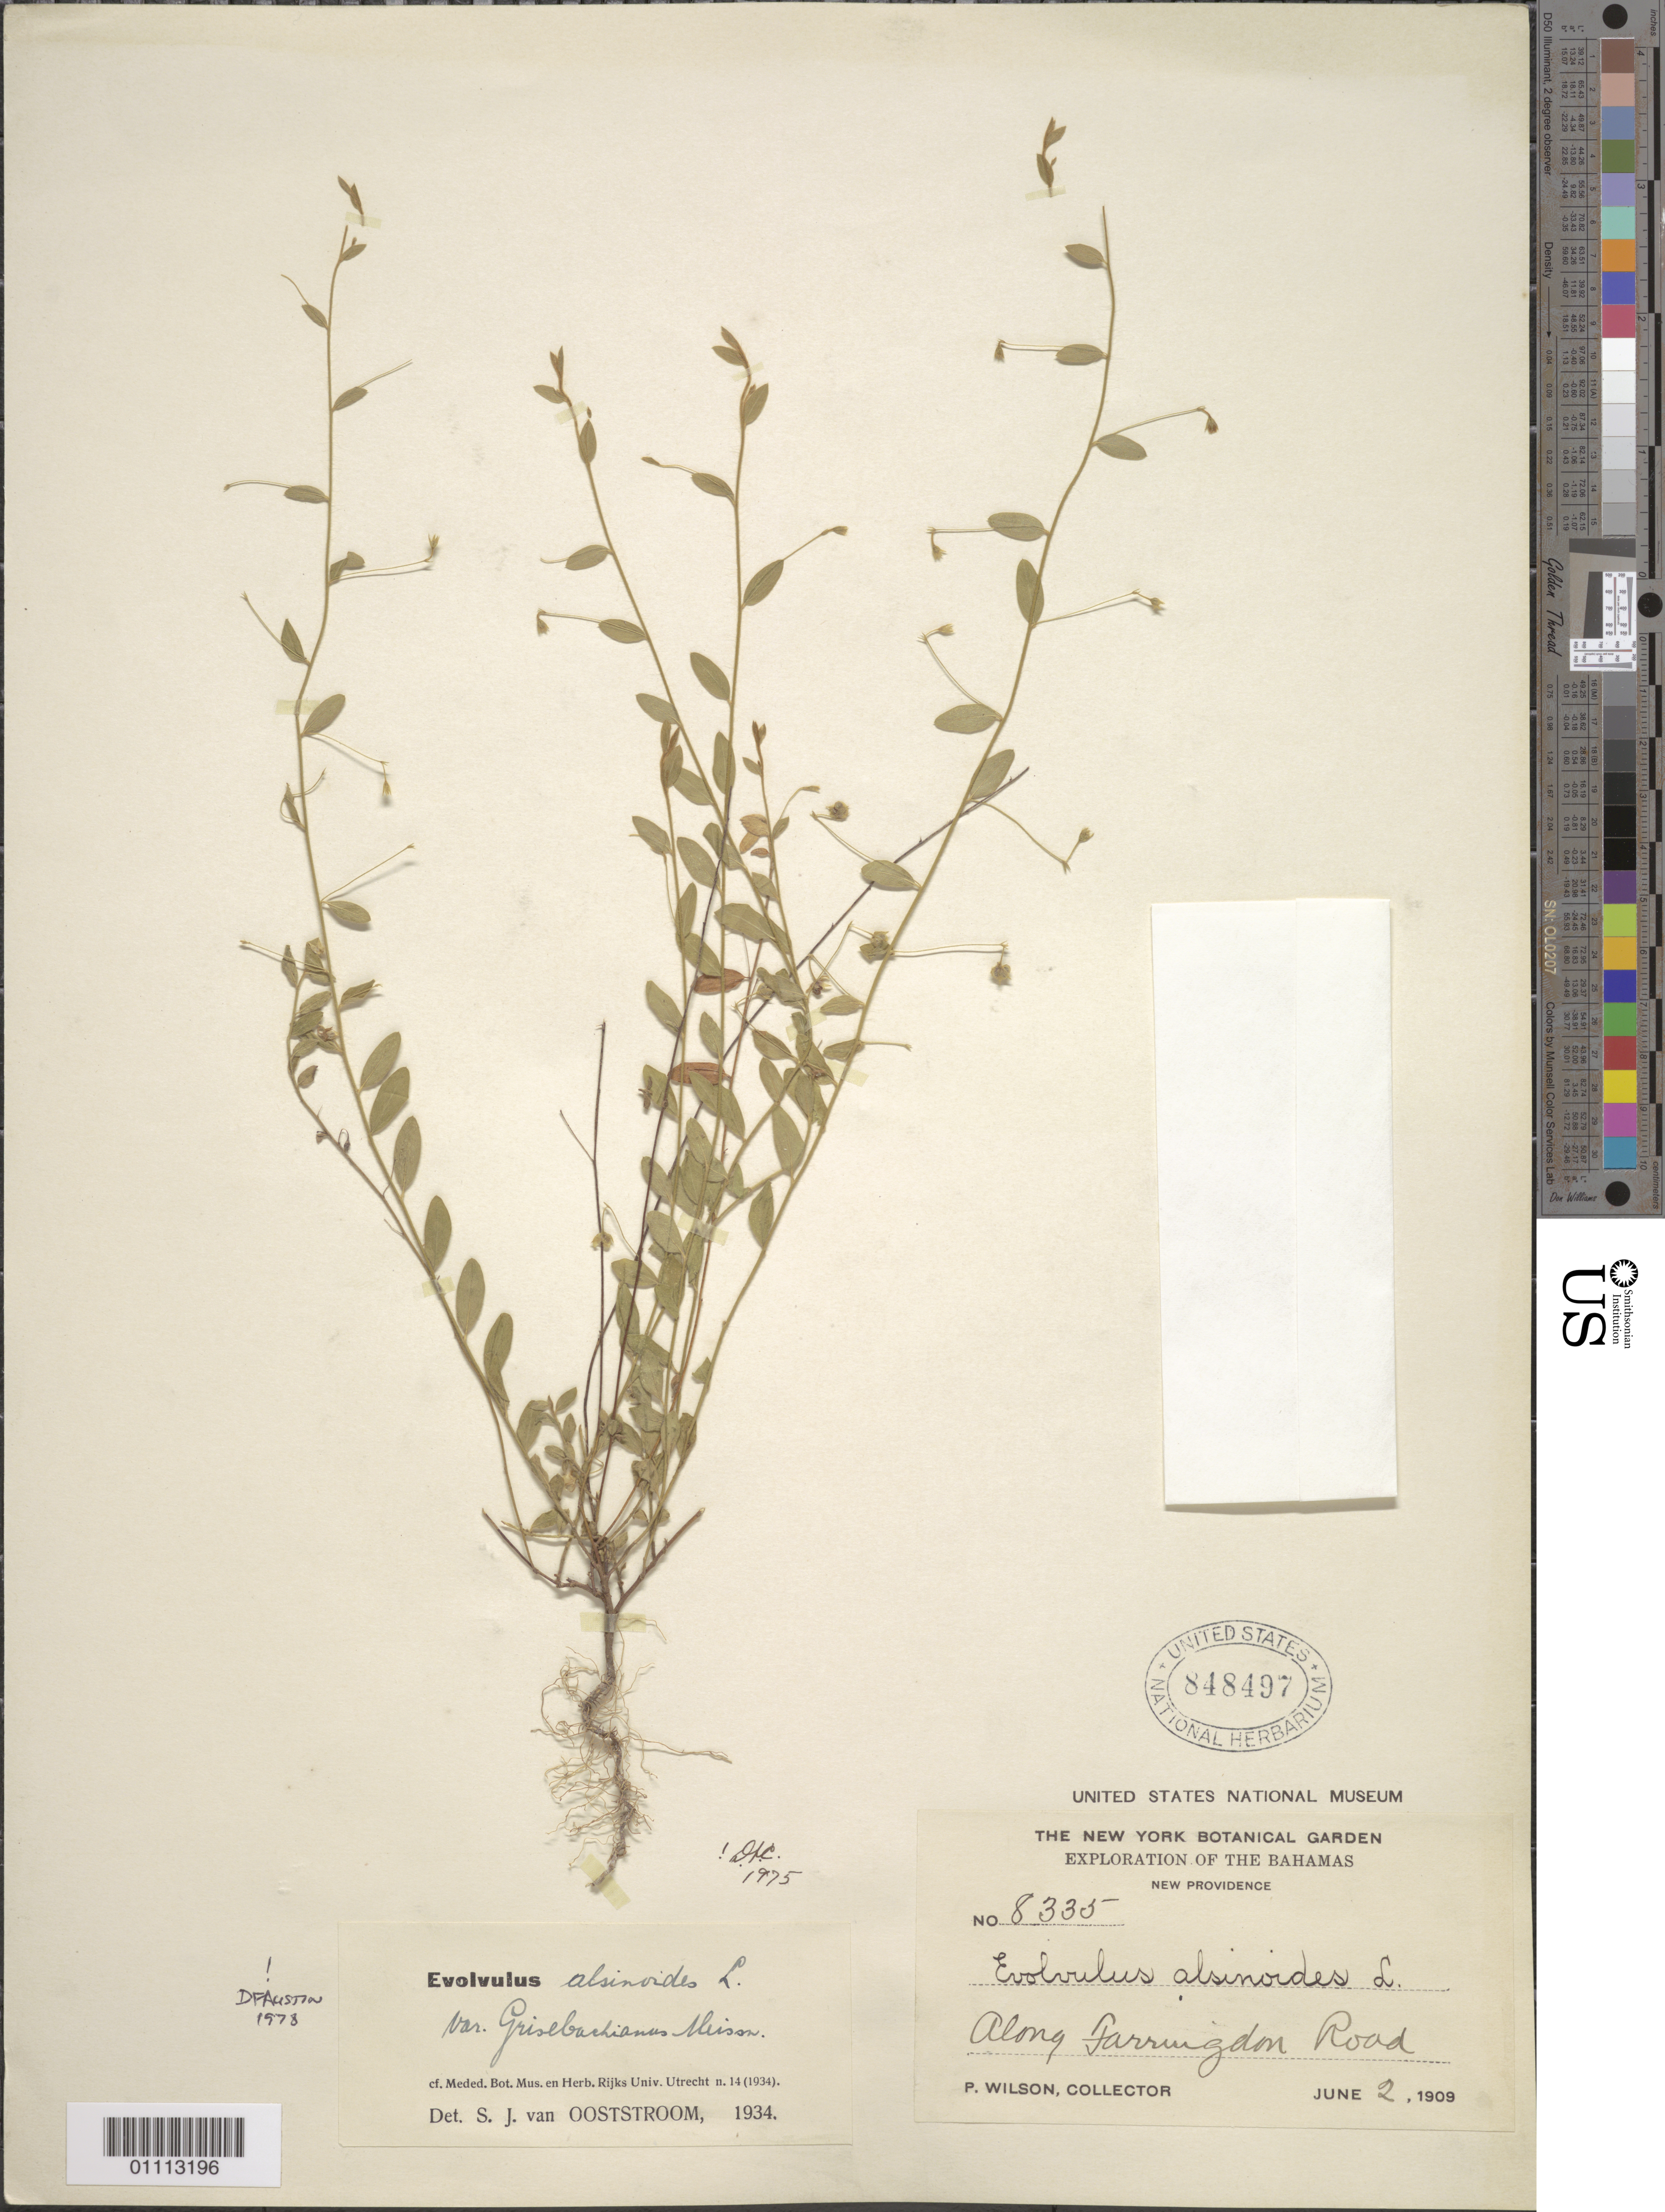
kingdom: Plantae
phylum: Tracheophyta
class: Magnoliopsida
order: Solanales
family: Convolvulaceae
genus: Evolvulus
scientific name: Evolvulus alsinoides var. grisebachianus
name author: Meisn.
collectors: P. Wilson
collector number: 8335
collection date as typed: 02 Jun 1909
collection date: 1909-06-02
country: Bahamas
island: New Providence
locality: Along Farringdon Road.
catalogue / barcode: US 848497